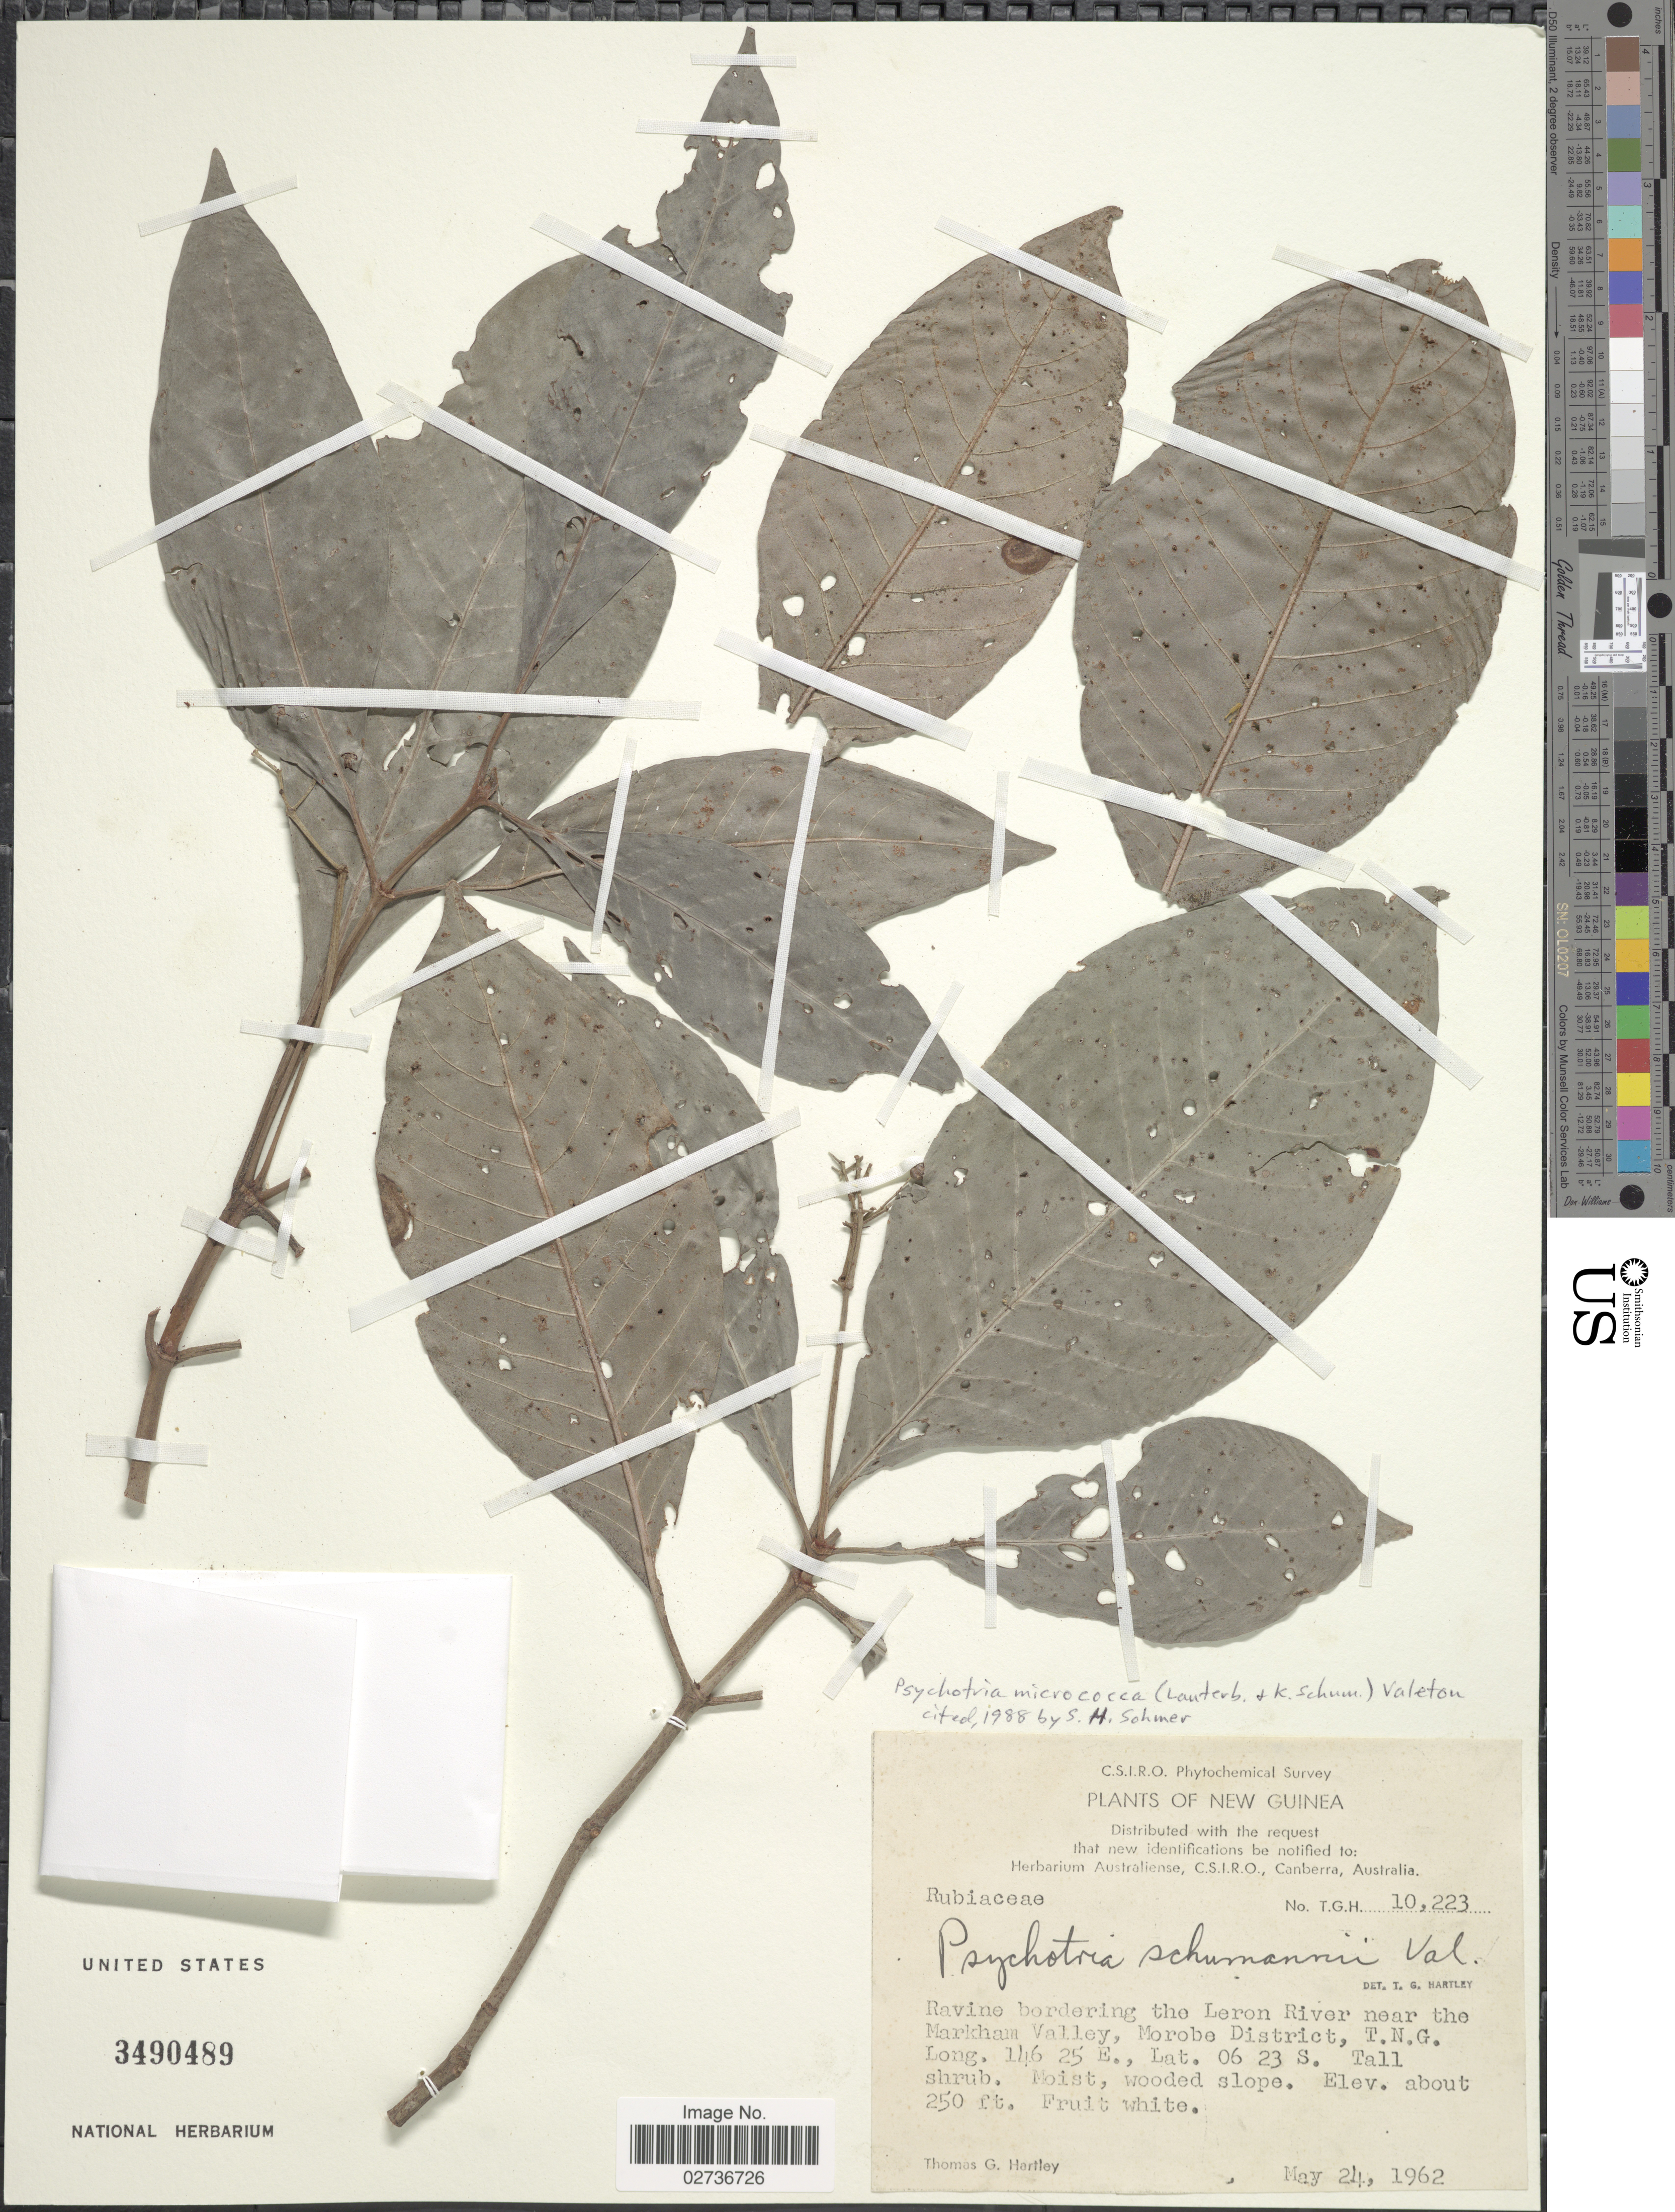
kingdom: Plantae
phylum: Tracheophyta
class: Magnoliopsida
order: Gentianales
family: Rubiaceae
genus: Psychotria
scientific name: Psychotria micrococca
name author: (Lauterb. & Shumann) Valeton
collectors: T. G. Hartley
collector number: TGH10223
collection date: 1962-05-24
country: Papua New Guinea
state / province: Morobe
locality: New Guinea. Ravine bordering the Leron River near the Markham Valley, Morob District, T.N.G.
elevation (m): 76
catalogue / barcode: US 3490489